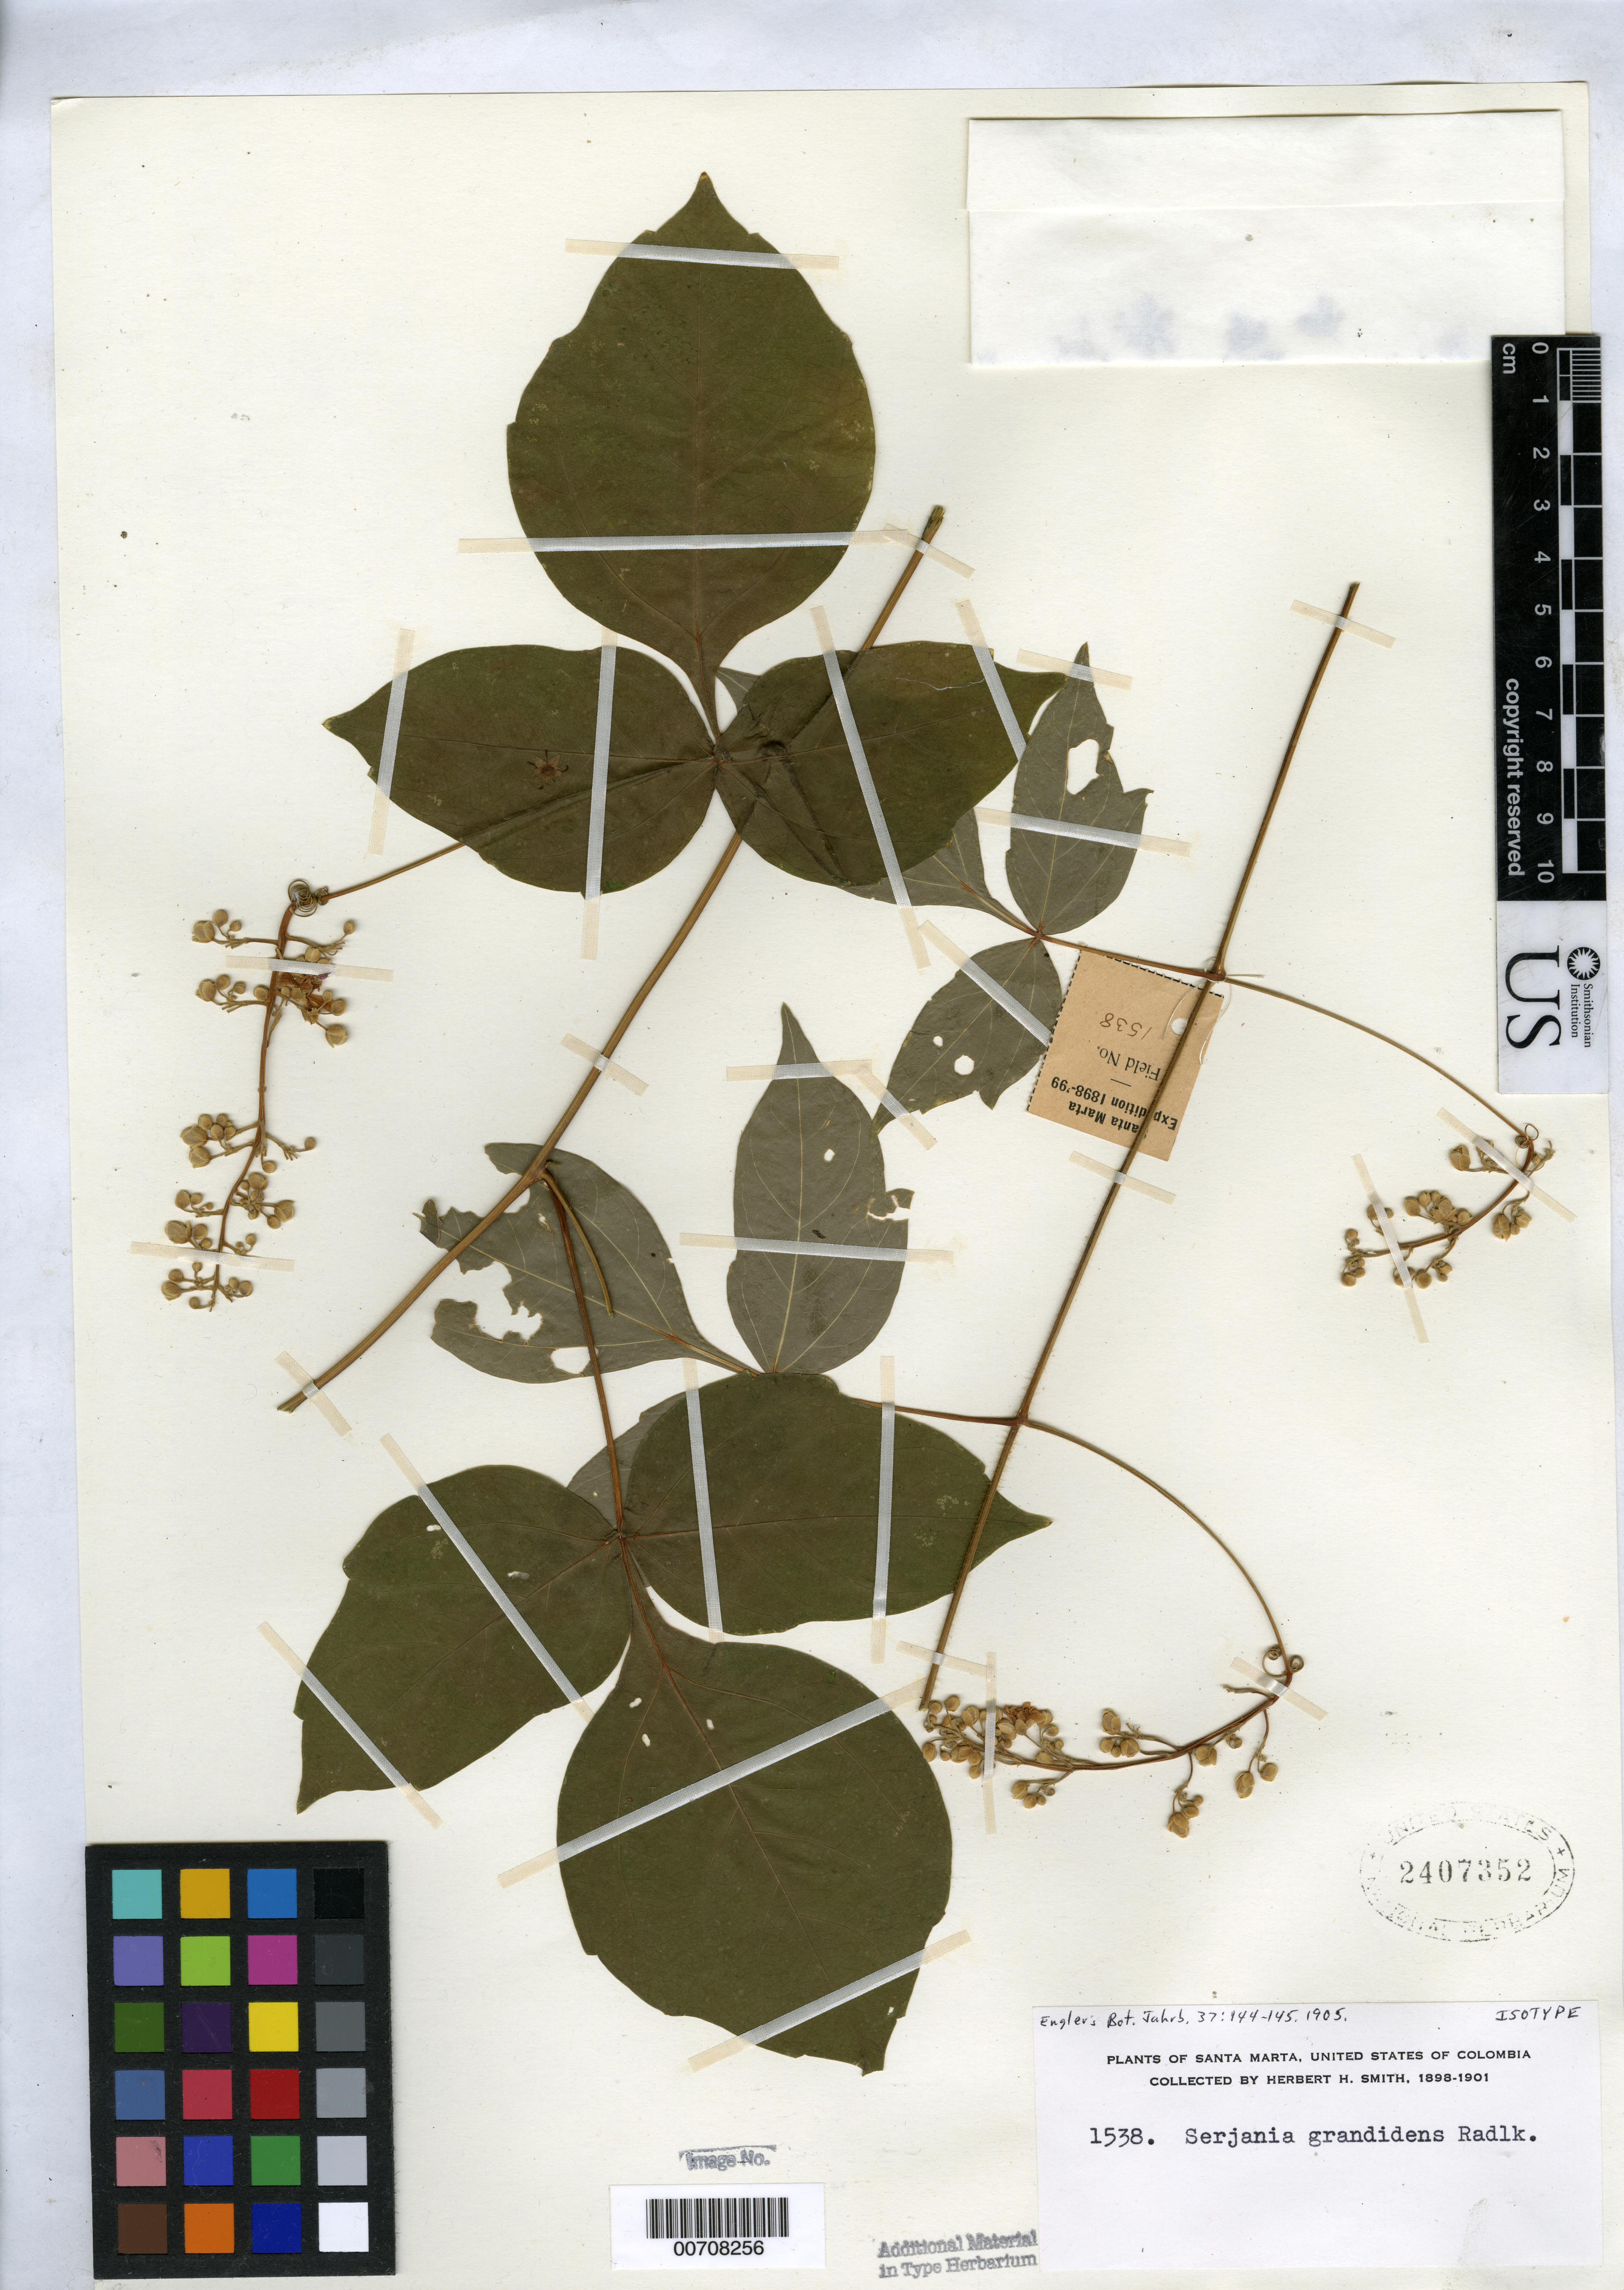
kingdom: Plantae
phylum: Tracheophyta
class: Magnoliopsida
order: Sapindales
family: Sapindaceae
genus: Serjania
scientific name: Serjania grandidens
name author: Radlk.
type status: Isotype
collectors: Herbert H. Smith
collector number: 1538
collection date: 1898/1901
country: Colombia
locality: Santa Marta.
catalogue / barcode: US 2407352